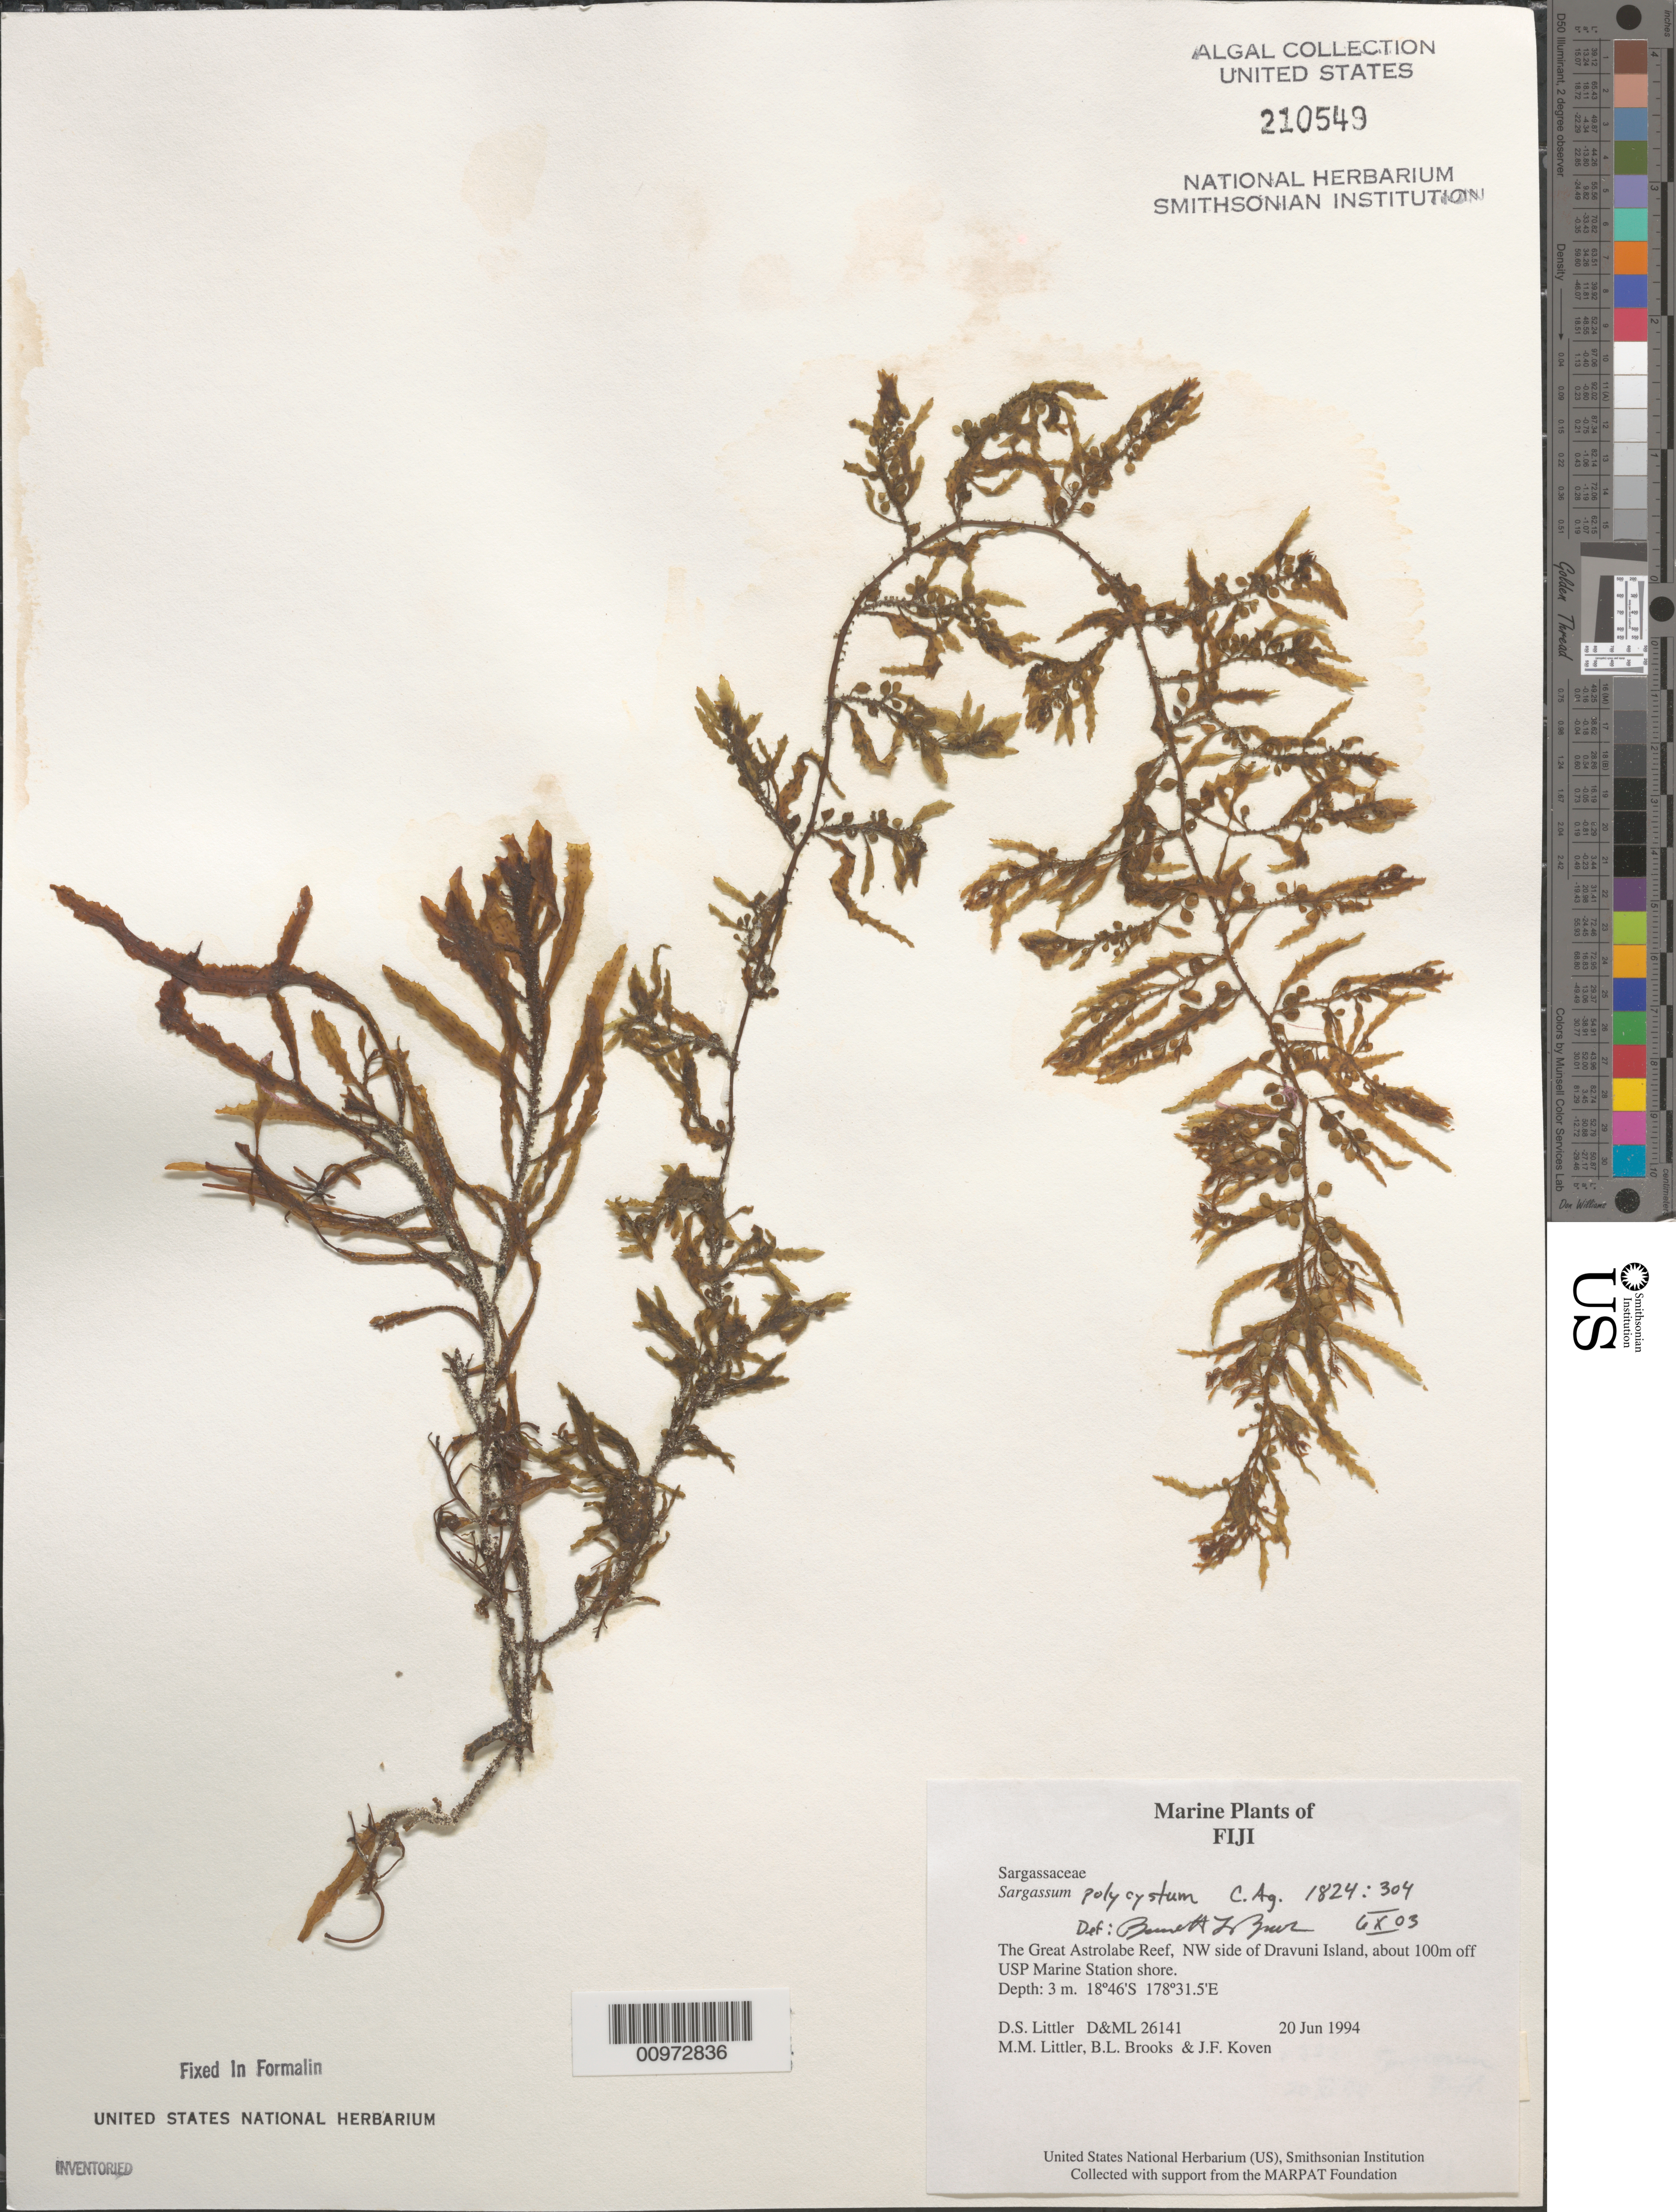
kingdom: Chromista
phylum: Ochrophyta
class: Phaeophyceae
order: Fucales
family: Sargassaceae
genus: Sargassum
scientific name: Sargassum polycystum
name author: C. Agardh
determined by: Brooks, B. L., (BOT), Smithsonian Institution - National Museum of Natural History (UNITED STATES)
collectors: D. S. Littler, M. M. Littler, B. Brooks & J. Koven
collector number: D&ML 26141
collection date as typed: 20 Jun 1994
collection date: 1994-06-20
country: Fiji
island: Dravuni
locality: Great Astrolabe Reef, ca. 100 meters off USP Marine Station shore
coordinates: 18 46'S, 178 31.5'E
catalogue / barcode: US 210549